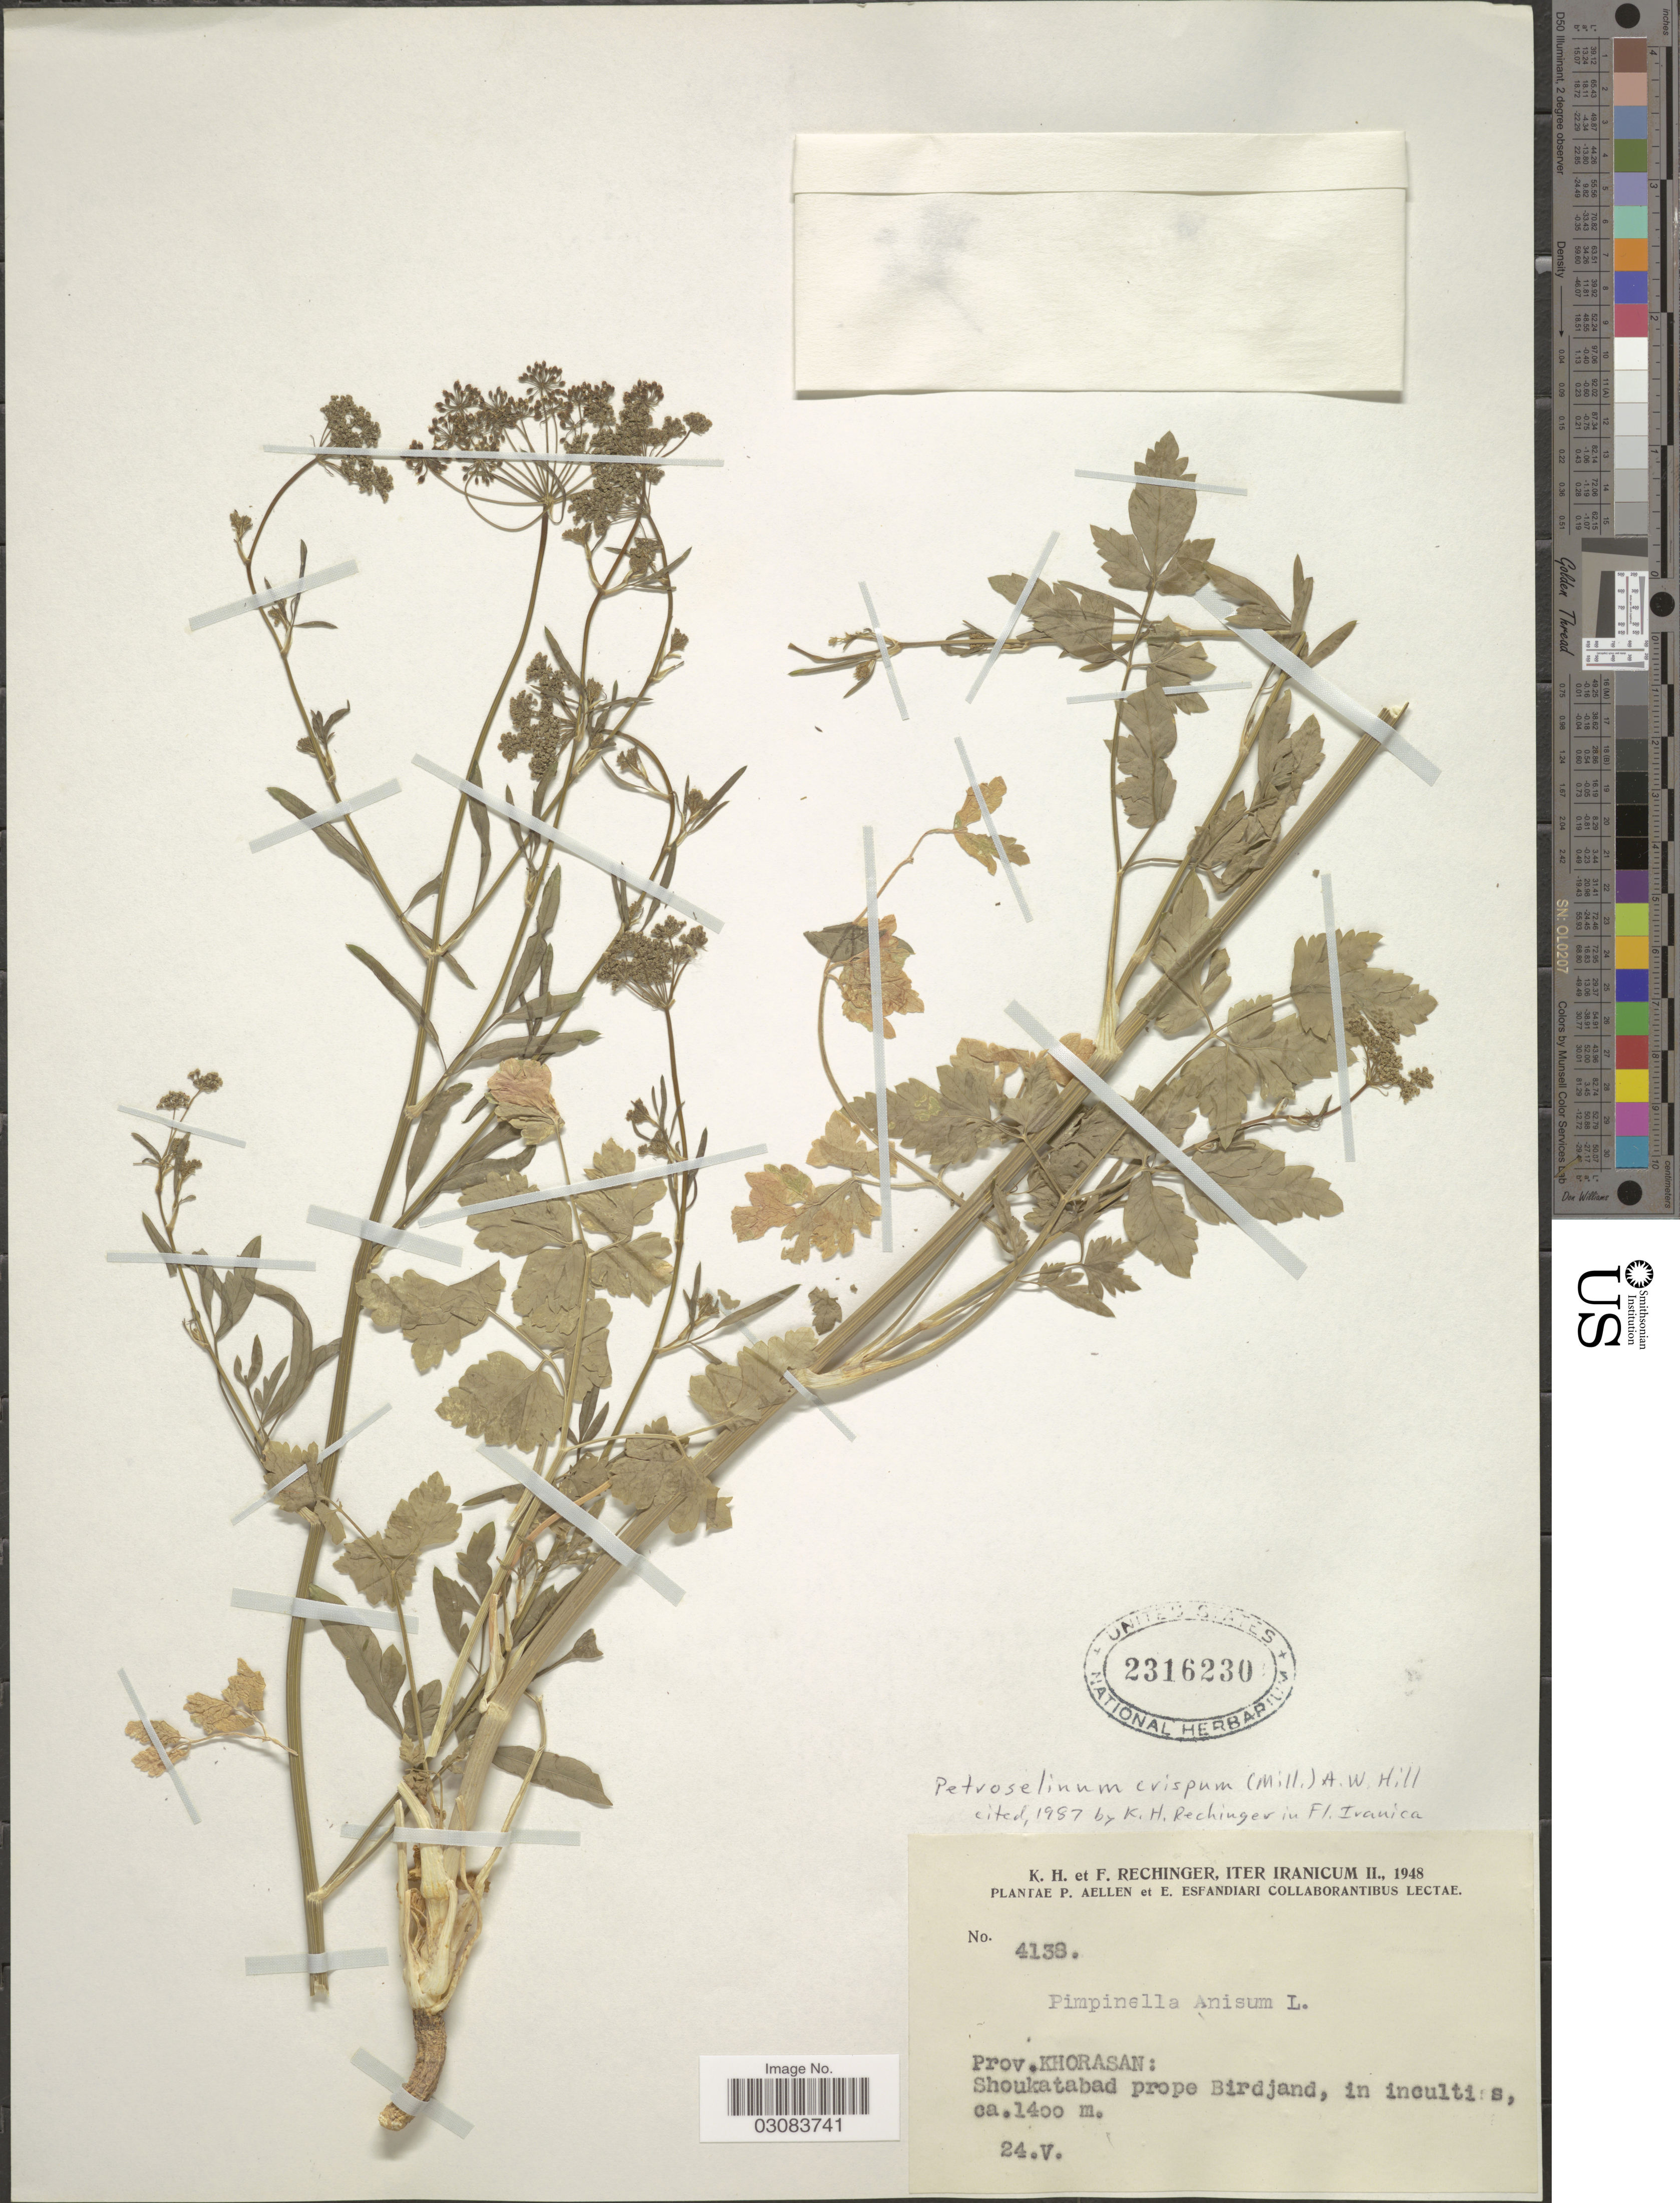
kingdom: Plantae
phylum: Tracheophyta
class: Magnoliopsida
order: Apiales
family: Apiaceae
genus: Petroselinum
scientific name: Petroselinum crispum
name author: (Mill.) Fuss.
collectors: K. H. Rechinger & F. Rechinger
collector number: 4138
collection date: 1948-05-24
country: Iran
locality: Shoukatabad prope Birdjand, in incultis.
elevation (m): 1400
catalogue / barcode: US 2316230